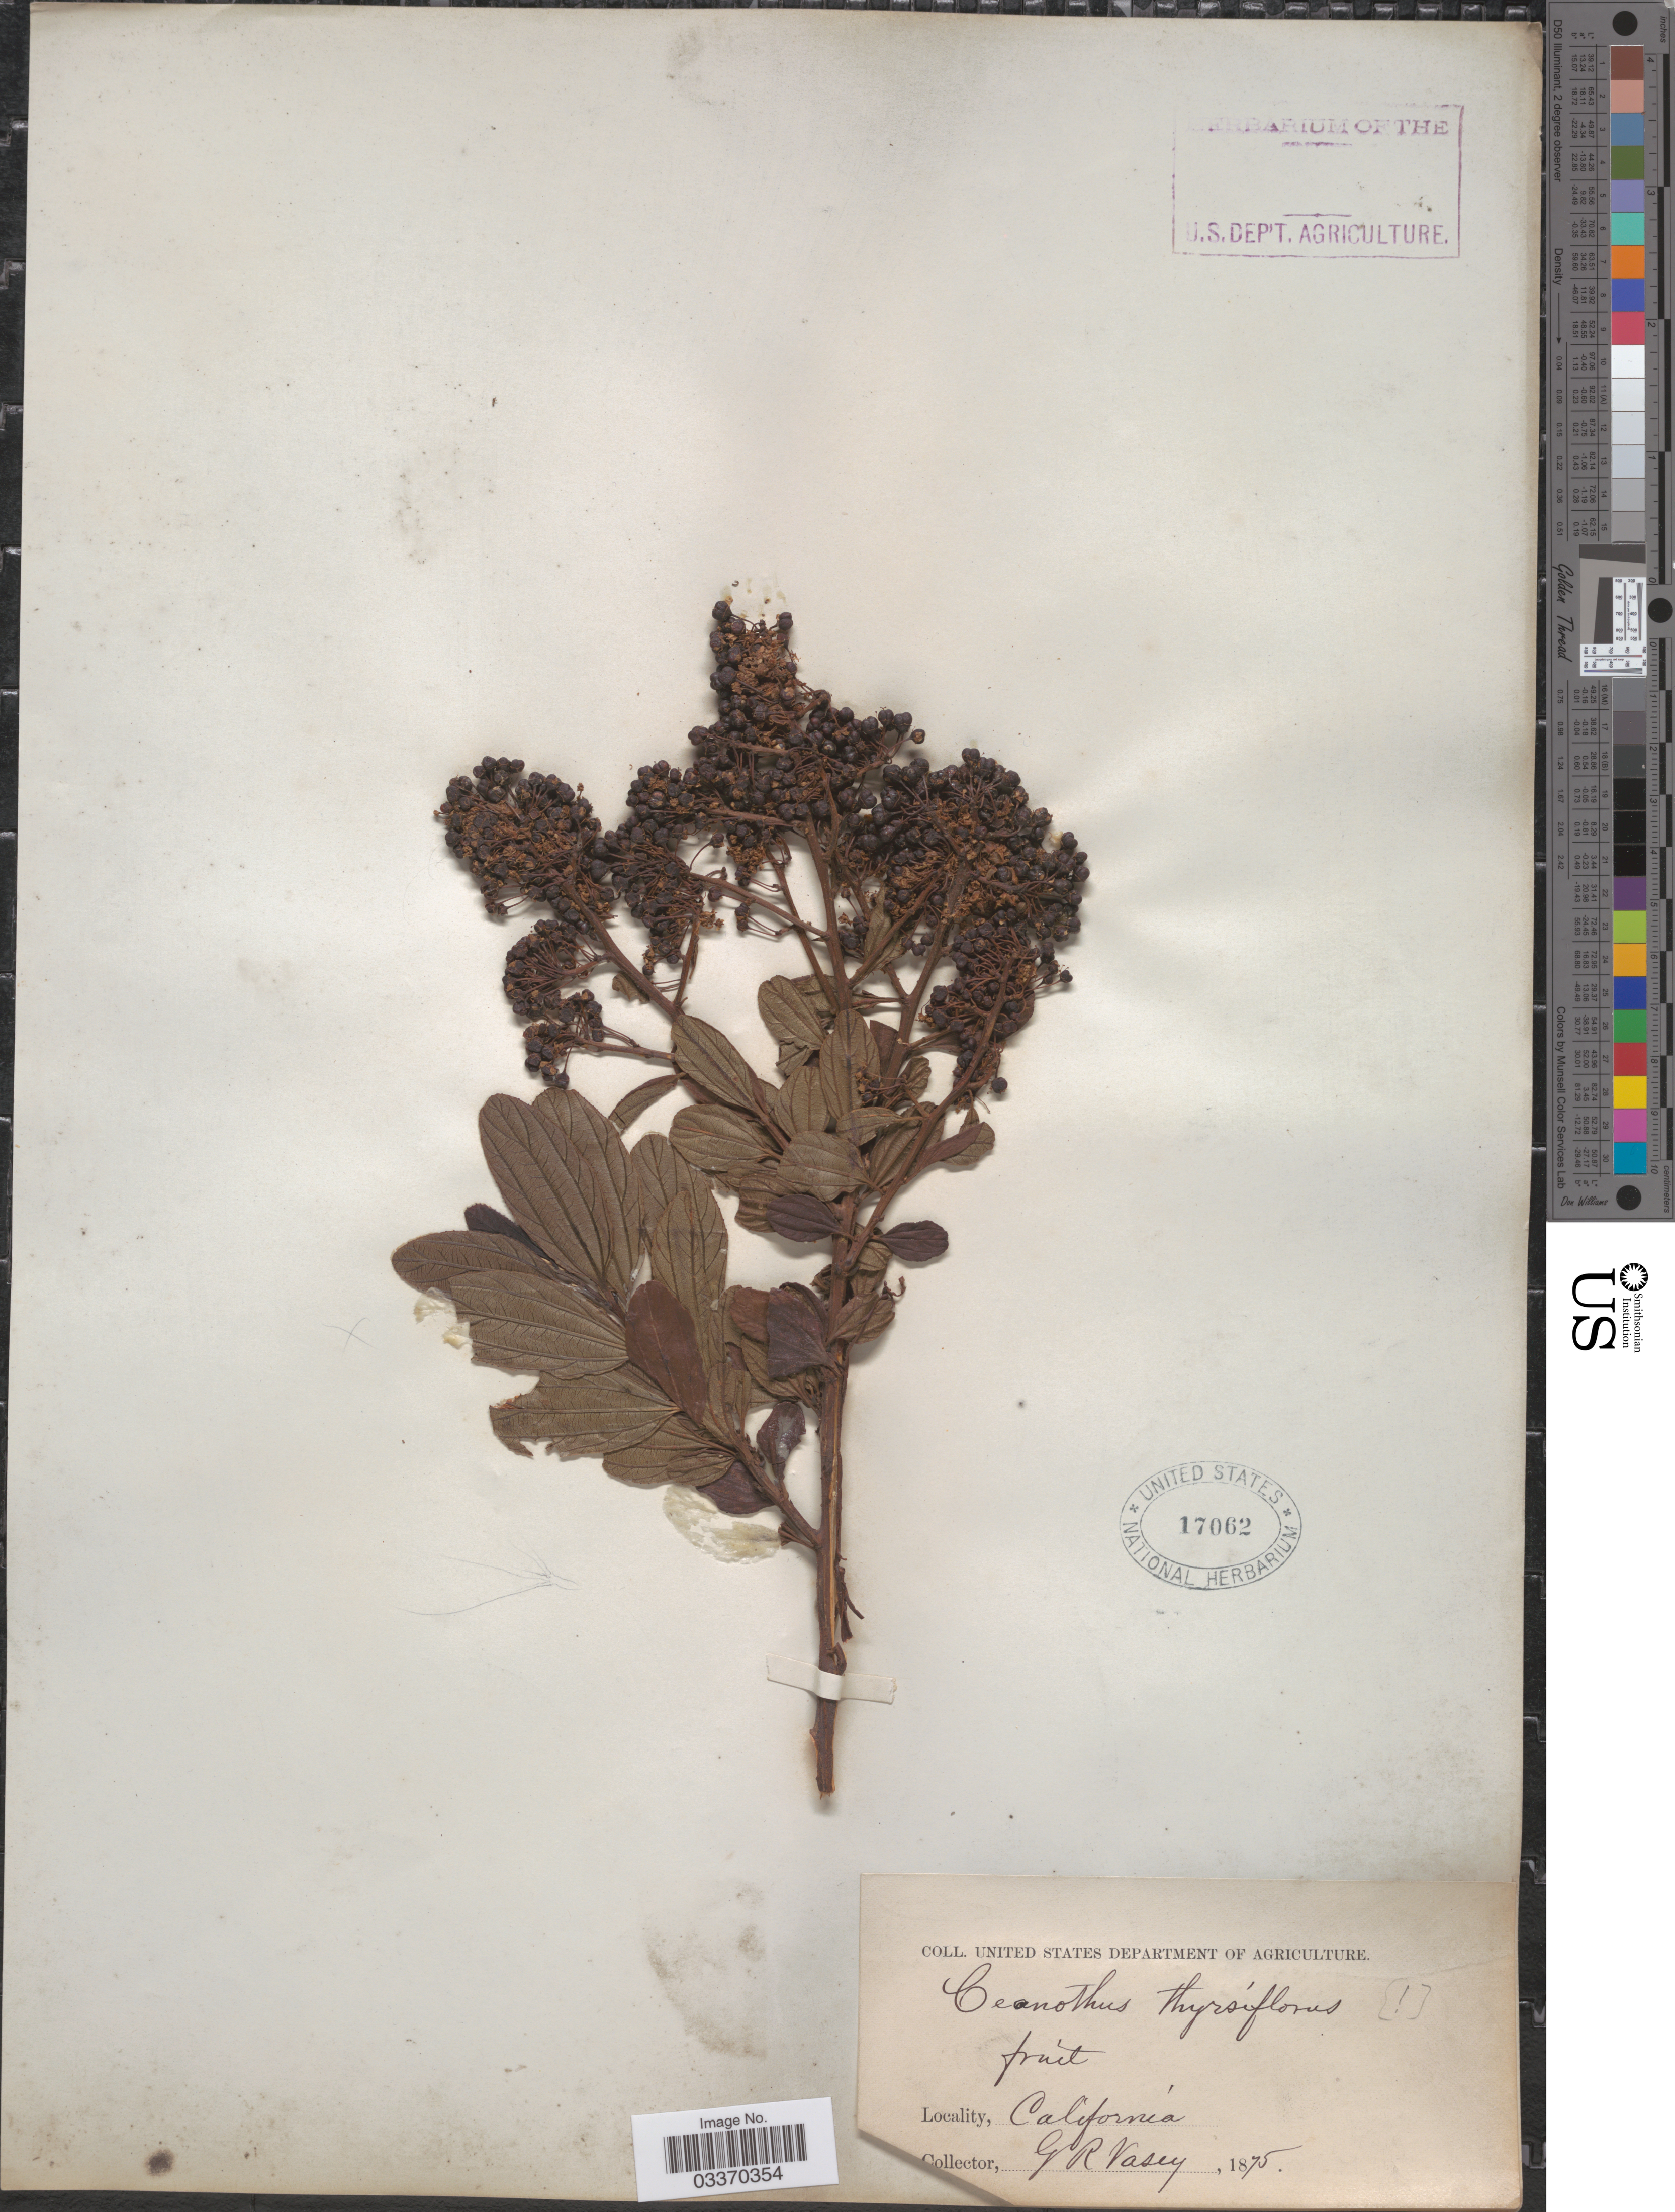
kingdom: Plantae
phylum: Tracheophyta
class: Magnoliopsida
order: Rosales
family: Rhamnaceae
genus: Ceanothus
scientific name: Ceanothus thyrsiflorus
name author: Eschsch.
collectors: G. R. Vasey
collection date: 1875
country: United States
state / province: California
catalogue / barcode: US 17062